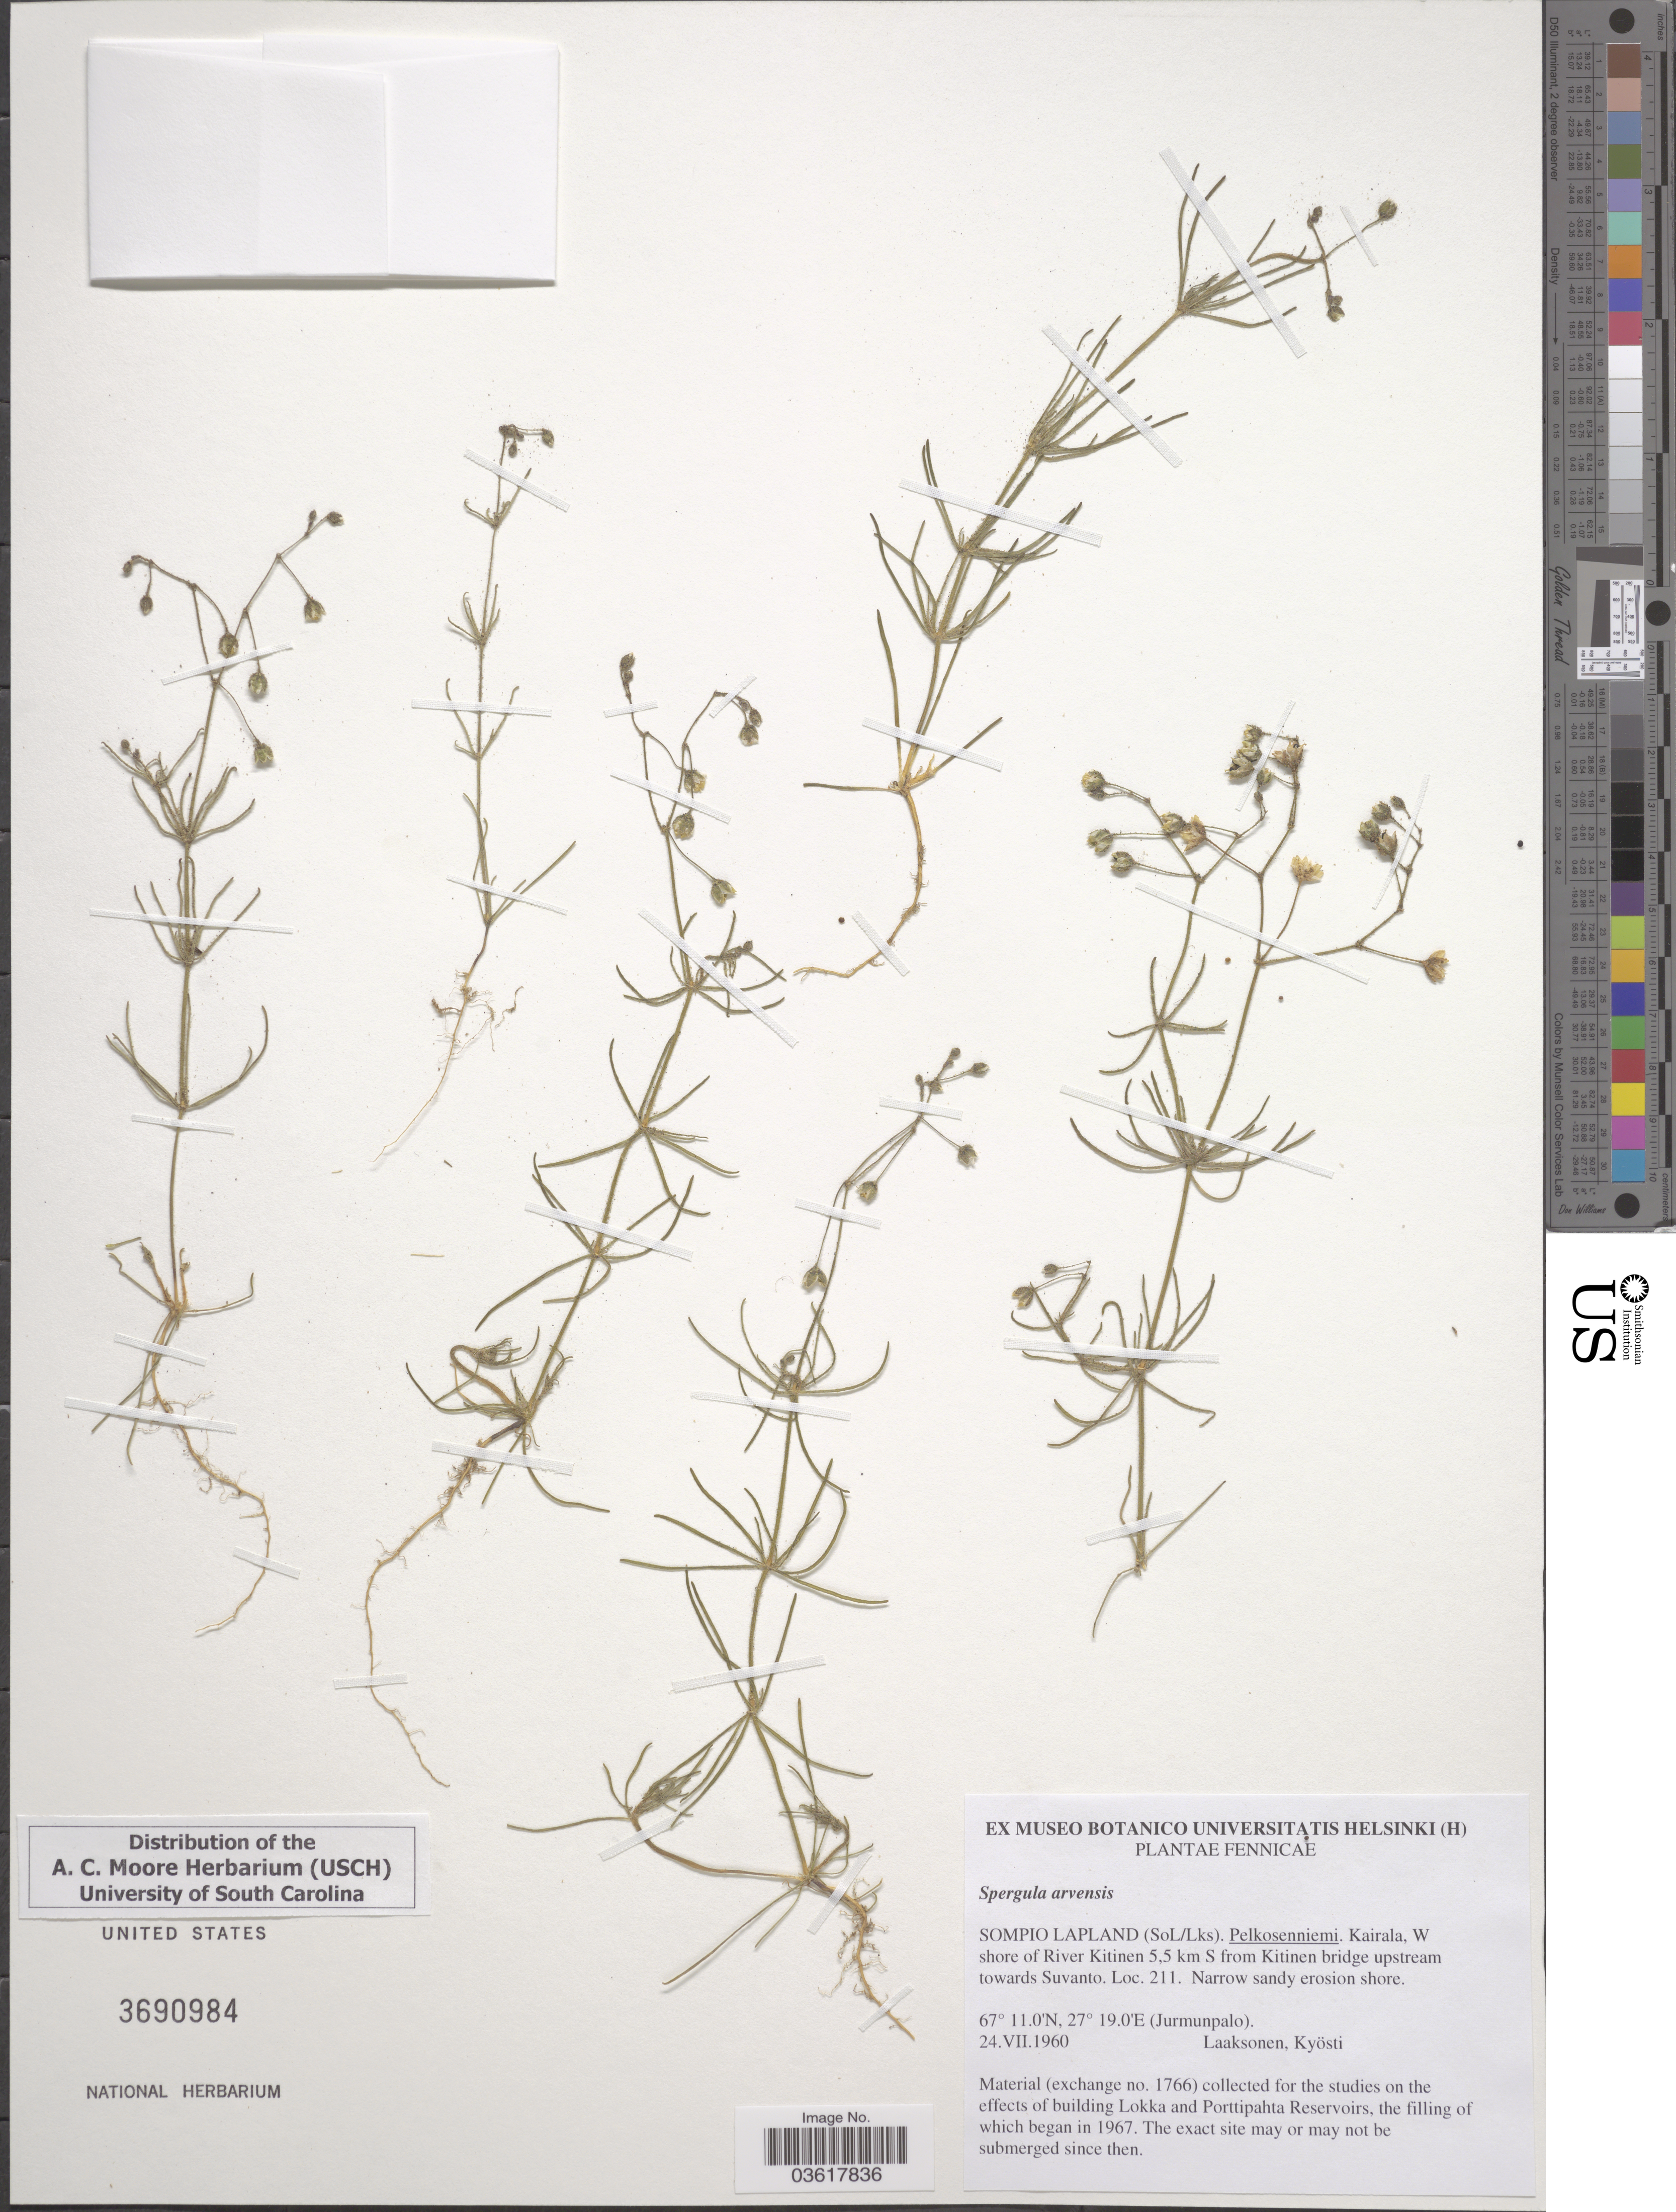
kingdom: Plantae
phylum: Tracheophyta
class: Magnoliopsida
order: Caryophyllales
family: Caryophyllaceae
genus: Spergula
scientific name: Spergula arvensis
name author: L.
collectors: K. Laaksonen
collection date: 1960-07-24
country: Finland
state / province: Lappi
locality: Fennicae. Sompio Lapland (SoL/Lks). Pelkosenniemi. Kairala, W shore of River Kitinen 5,5 km S from Kitinen bridge upstream towards Suvanto. Loc. 211.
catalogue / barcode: US 3690984